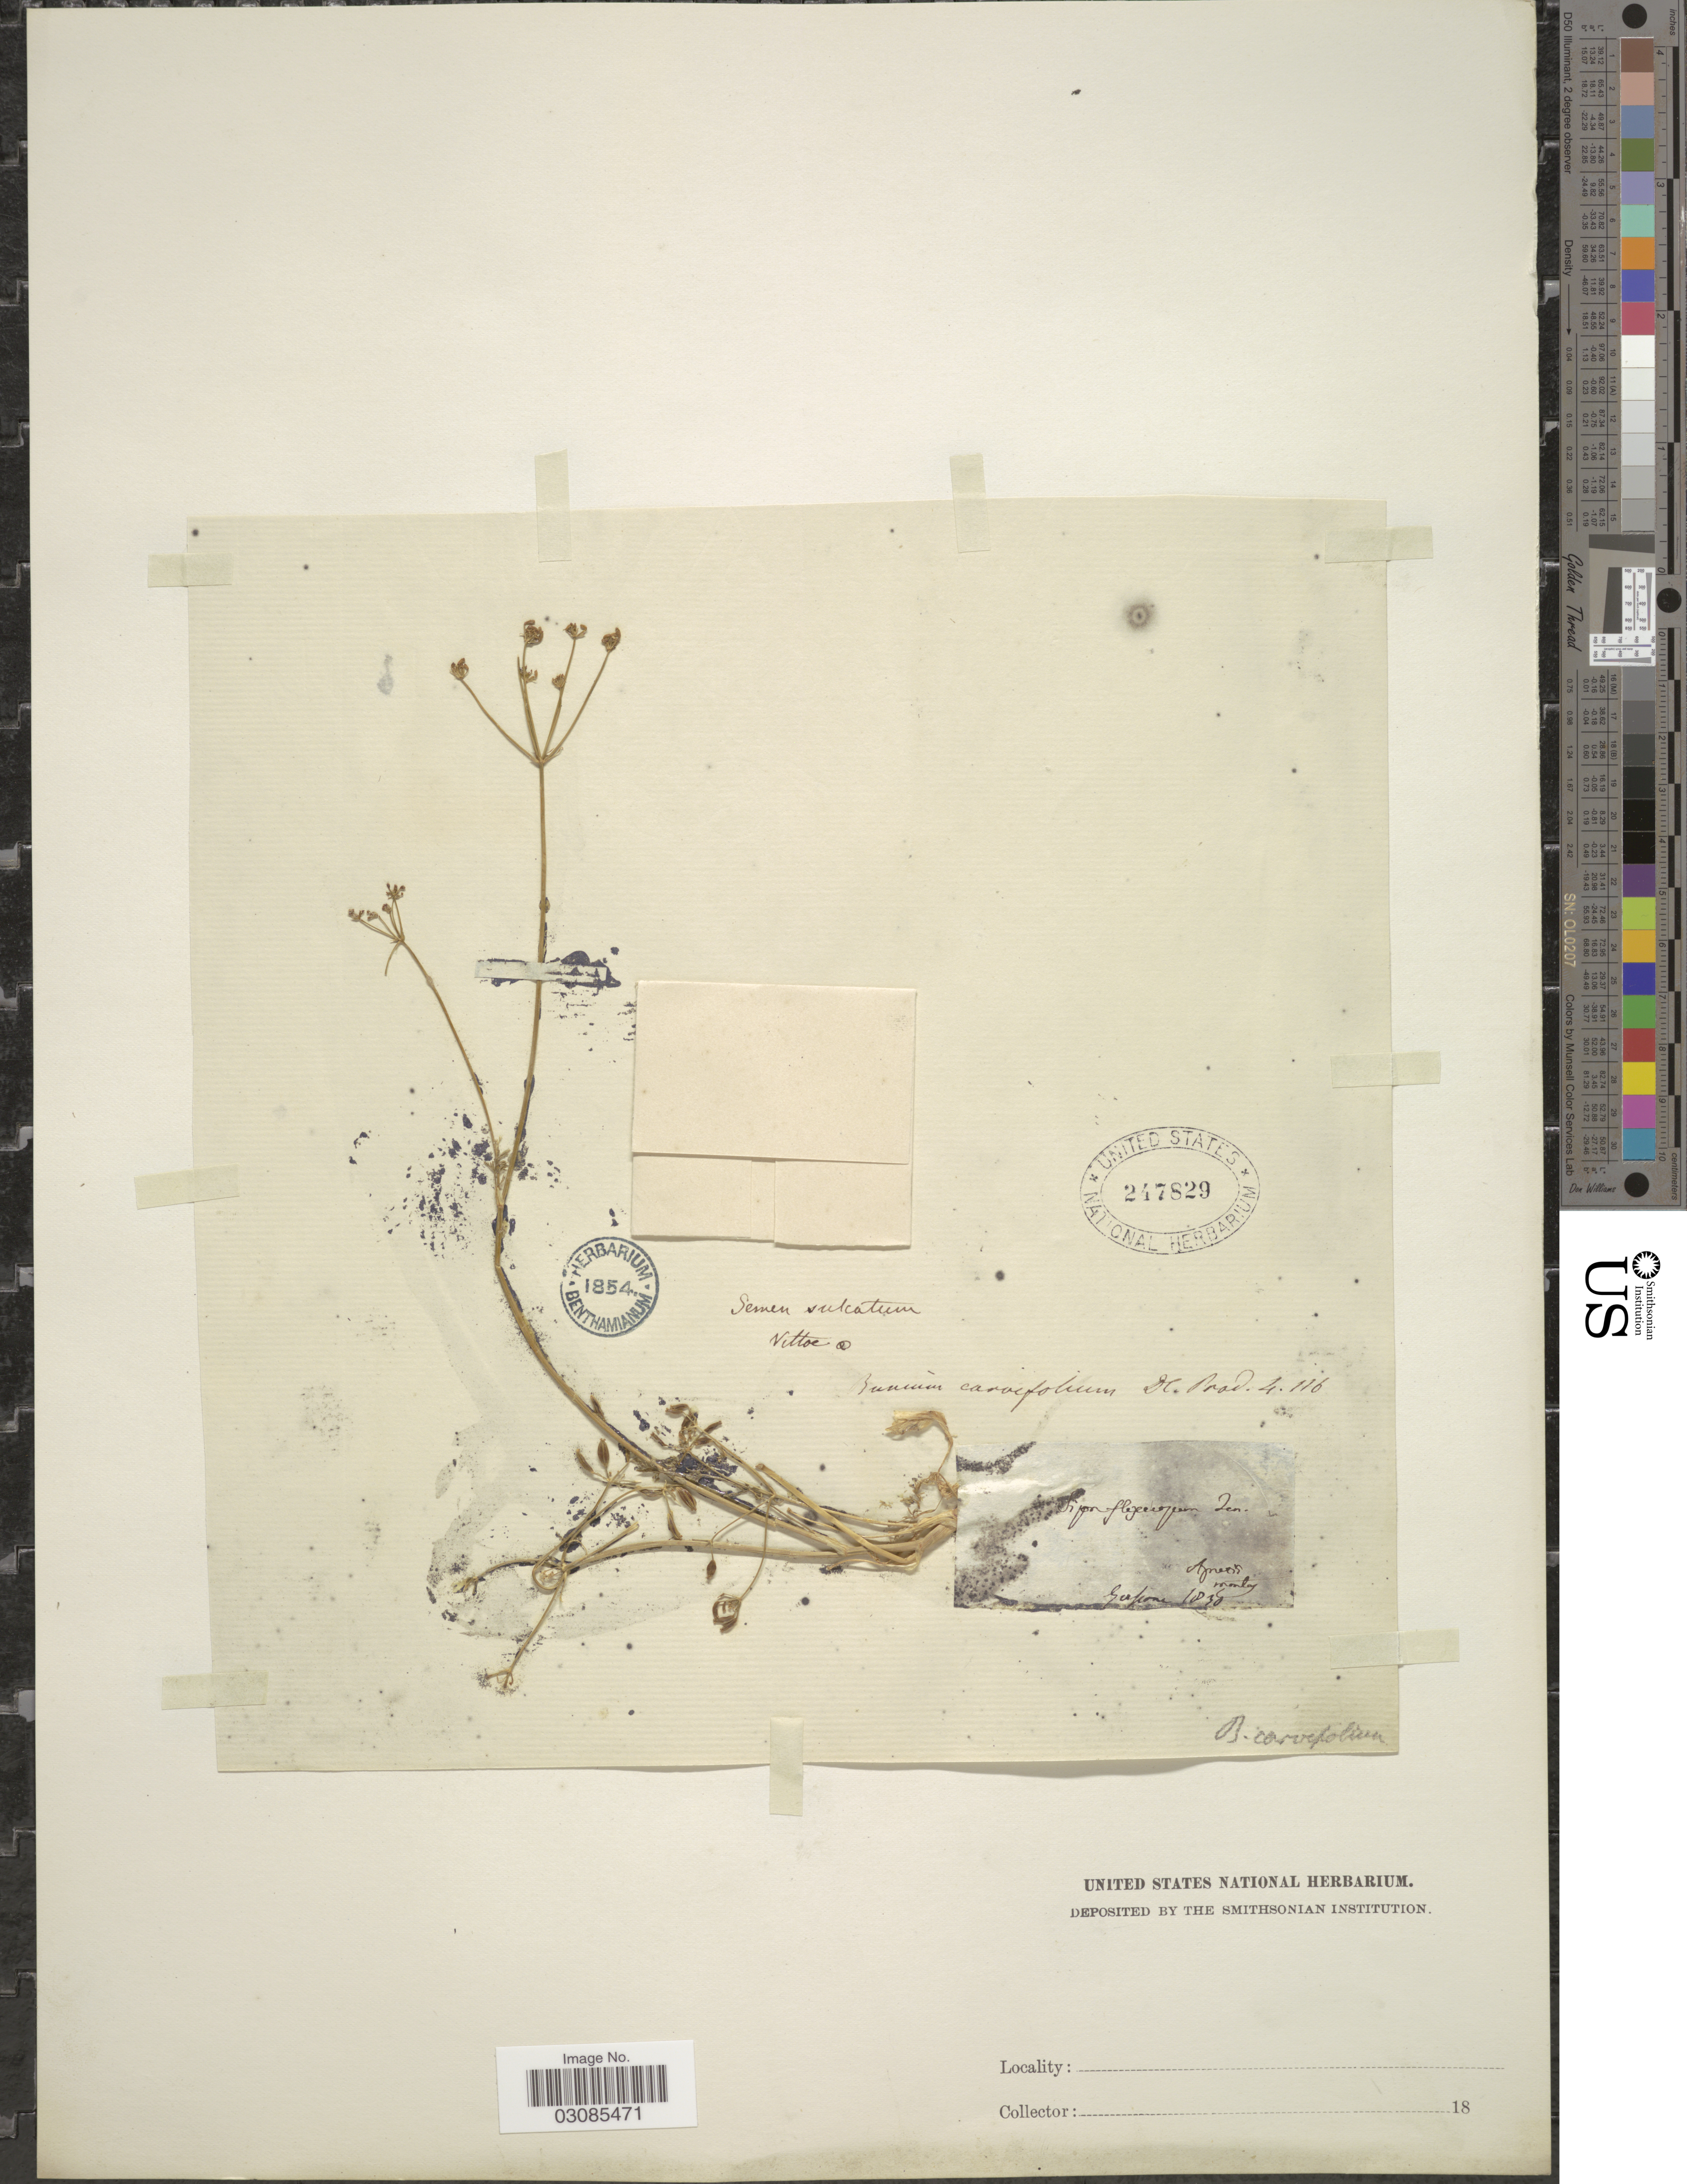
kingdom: Plantae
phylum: Tracheophyta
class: Magnoliopsida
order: Apiales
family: Apiaceae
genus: Bunium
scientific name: Bunium carvifolium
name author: DC.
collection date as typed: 18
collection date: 1830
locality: Agness's Montay. [interpreted]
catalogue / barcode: US 247829